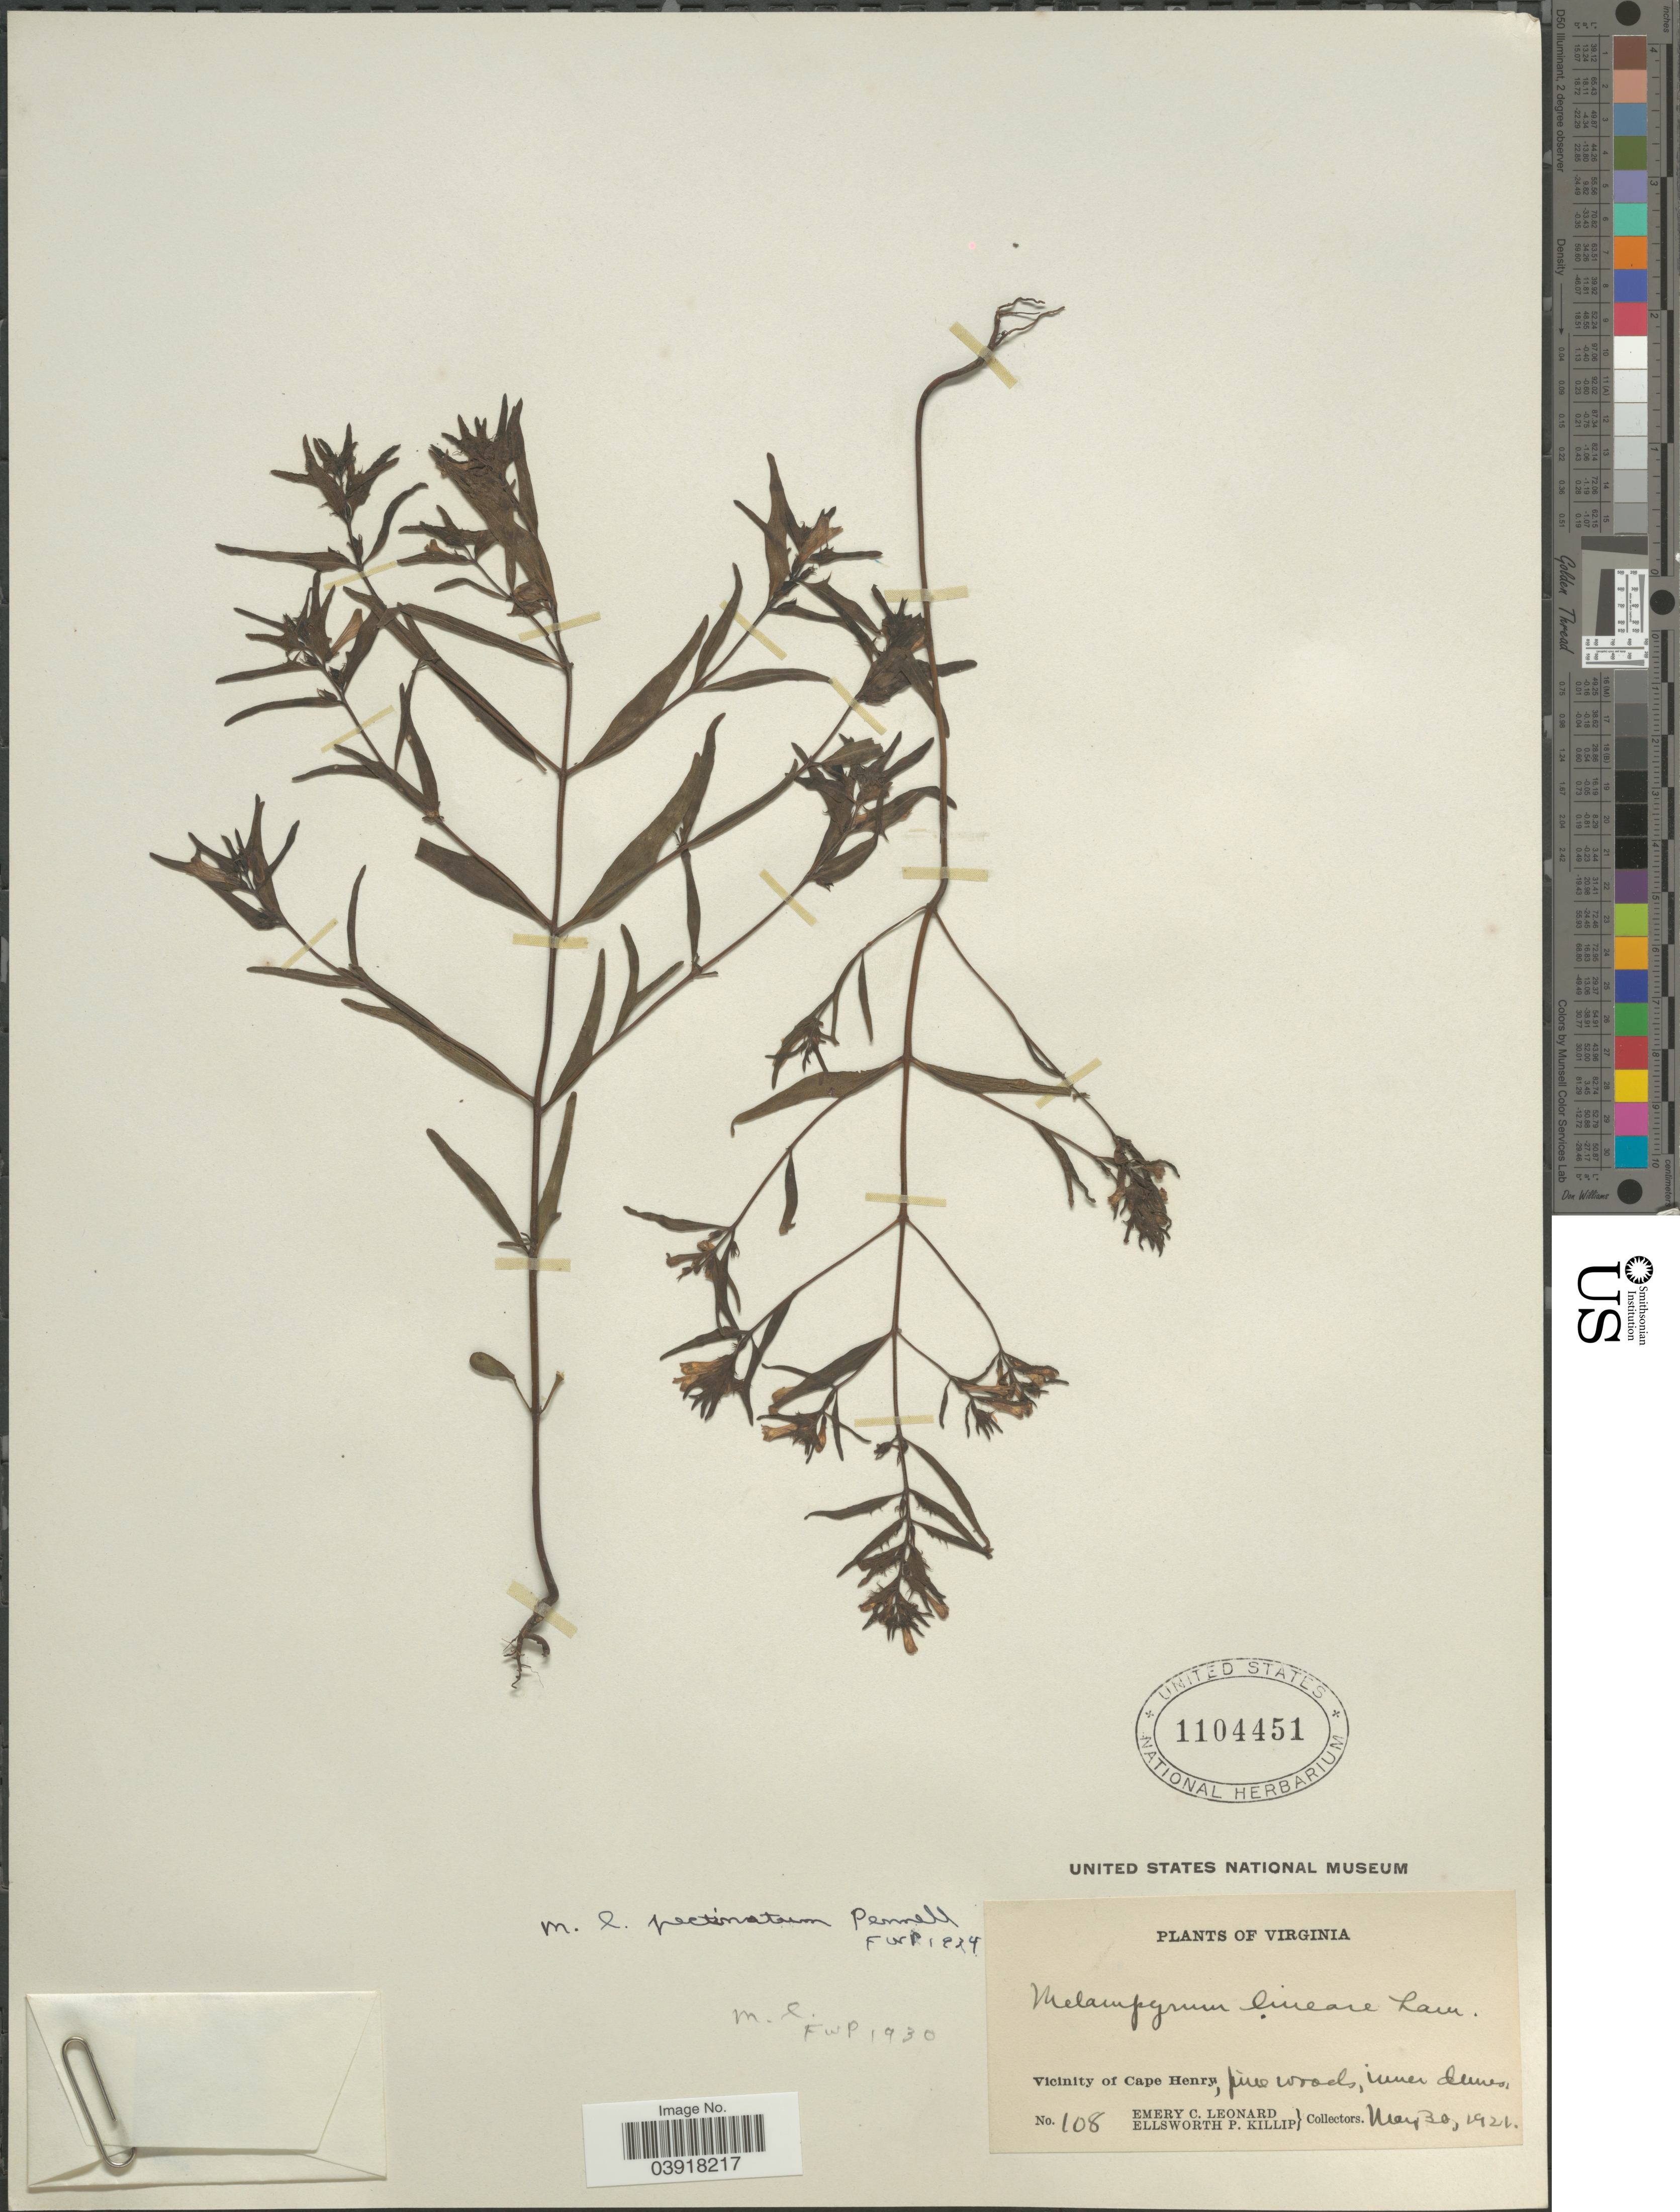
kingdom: Plantae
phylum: Tracheophyta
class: Magnoliopsida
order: Lamiales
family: Orobanchaceae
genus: Melampyrum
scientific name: Melampyrum lineare var. pectinatum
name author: (Pennell) Fernald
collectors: E. C. Leonard & E. P. Killip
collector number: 108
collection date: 1921-05-30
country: United States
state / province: Virginia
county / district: City of Virginia Beach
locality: Vicinity of Cape Henry.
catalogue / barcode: US 1104451